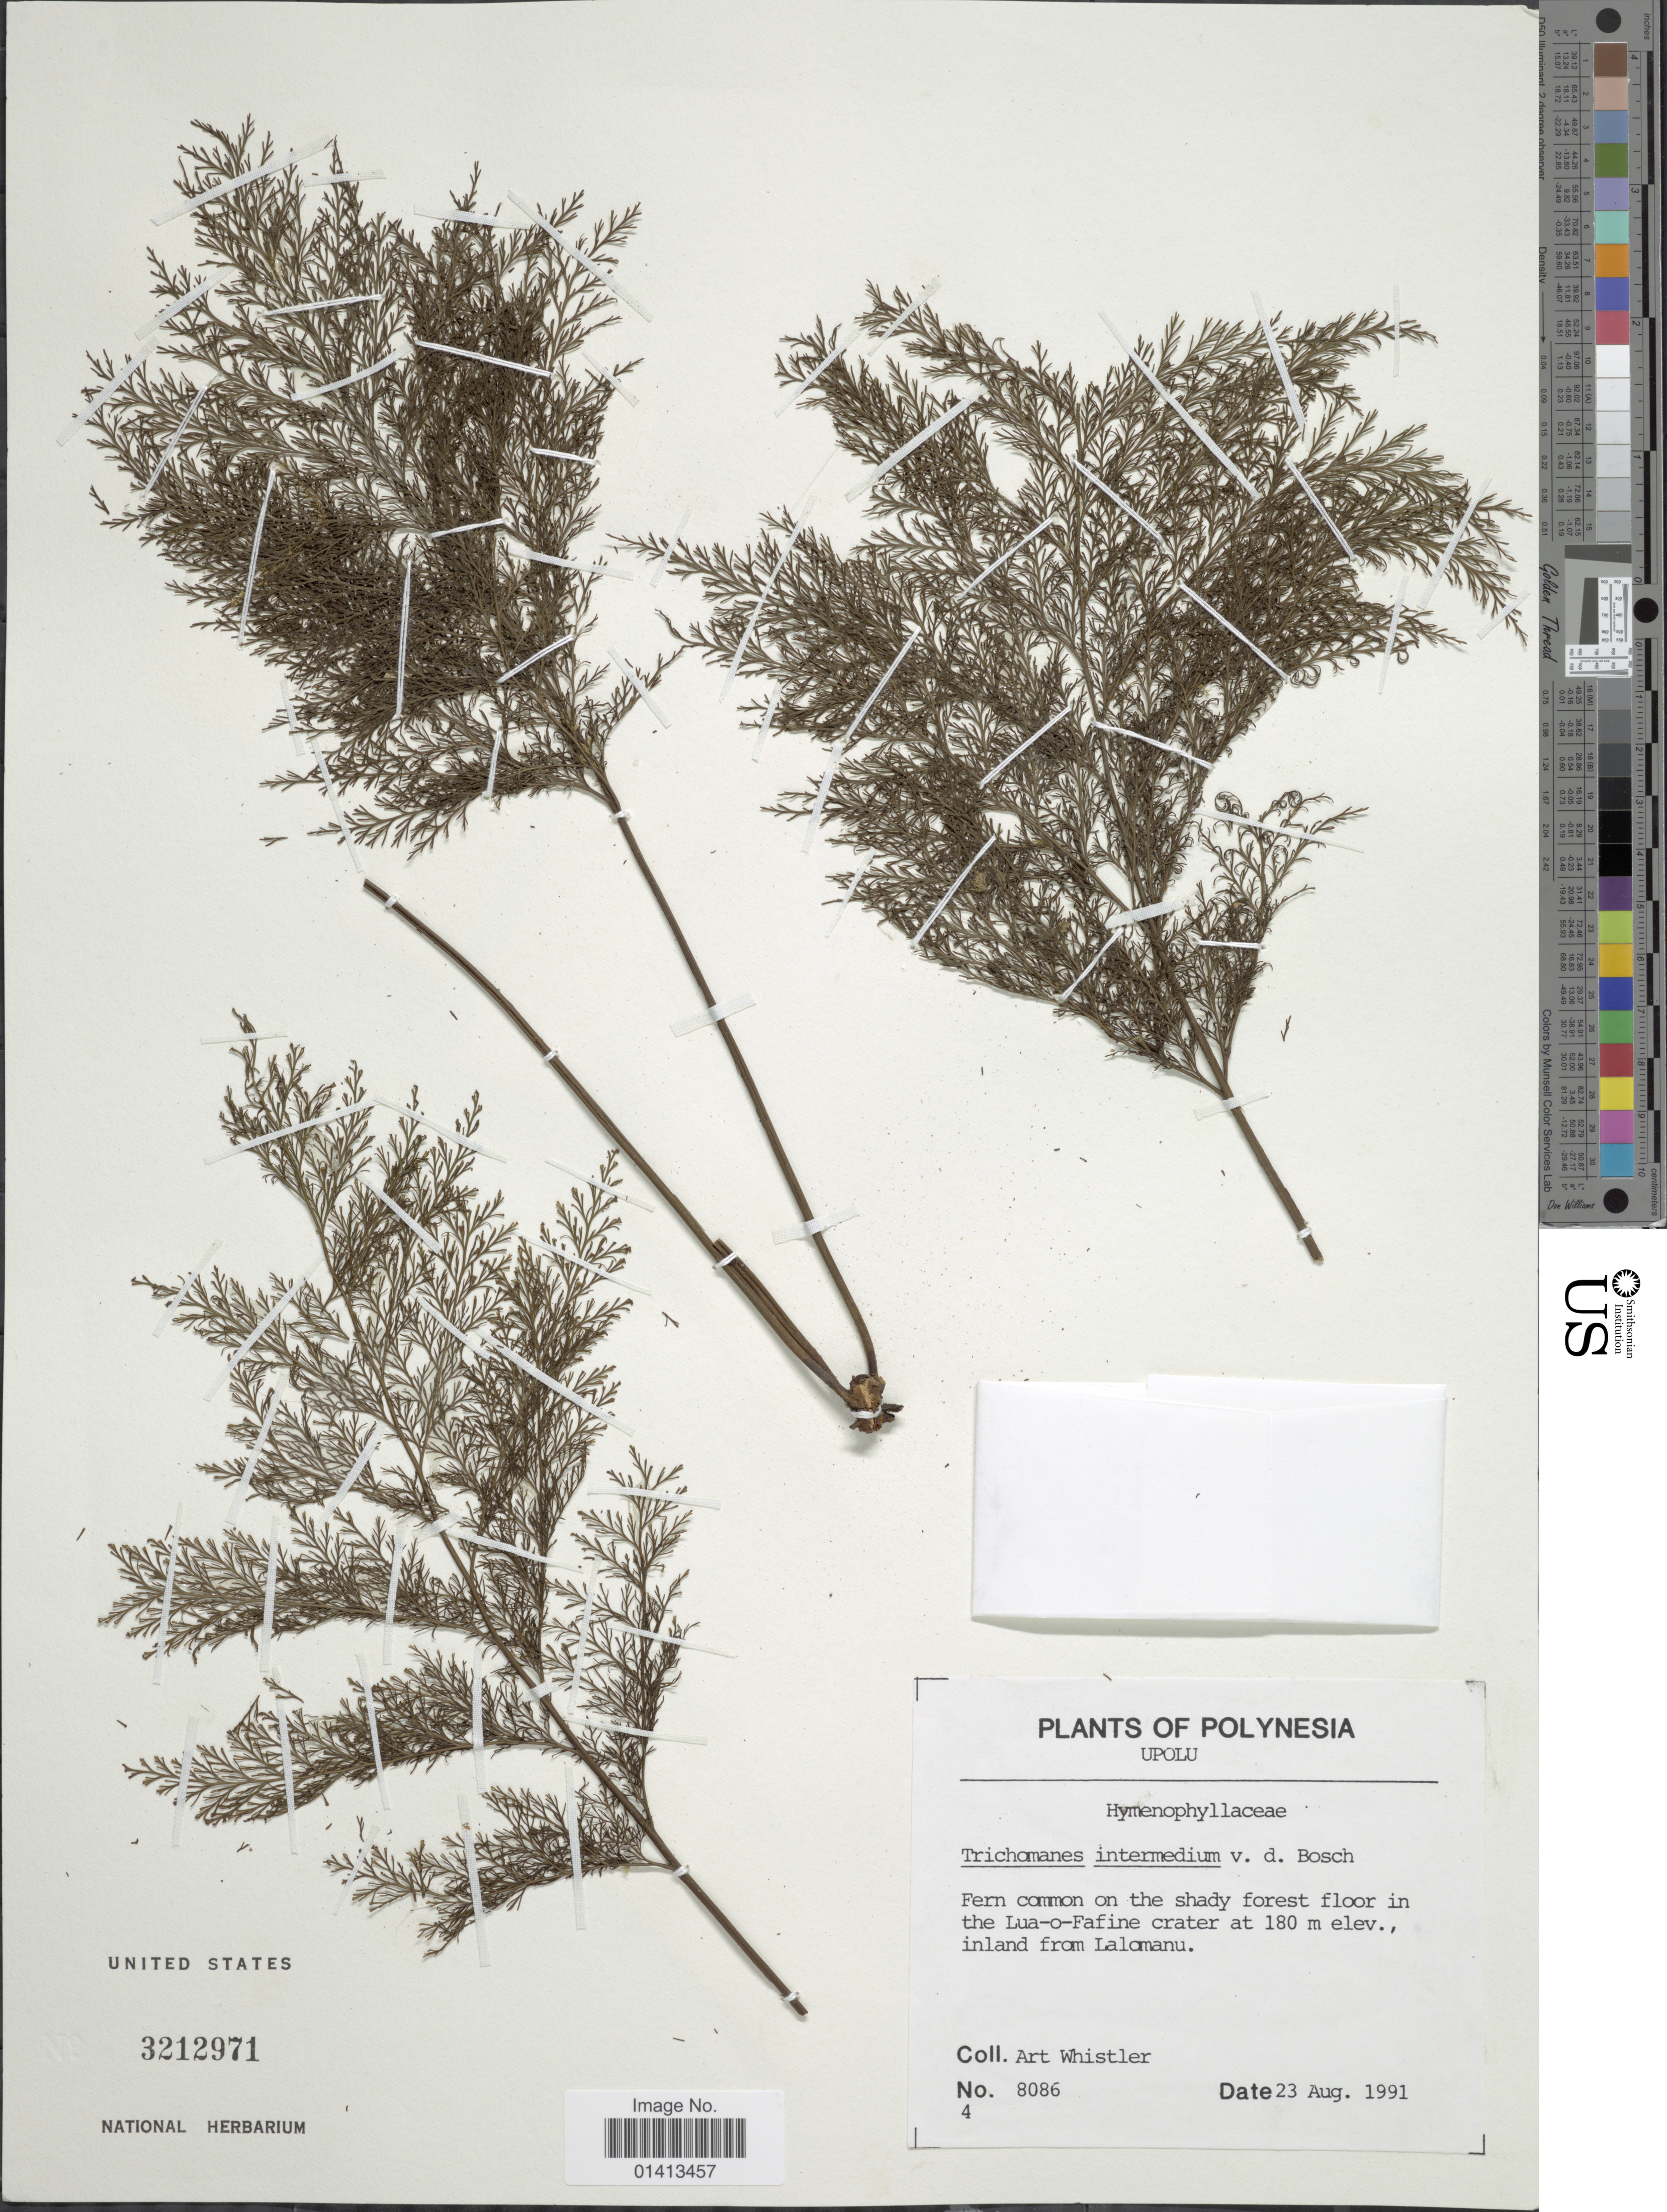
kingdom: Plantae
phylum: Tracheophyta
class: Polypodiopsida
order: Hymenophyllales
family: Hymenophyllaceae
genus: Crepidomanes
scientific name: Crepidomanes intermedium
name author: (Bosch) Ebihara & K. Iwats.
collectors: A. Whistler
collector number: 8086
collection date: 1991-08-23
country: Samoa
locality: Polynesia, Upolu, in the Lau-o-fafine crater, inland from Lalomanu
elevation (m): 180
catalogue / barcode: US 3212971